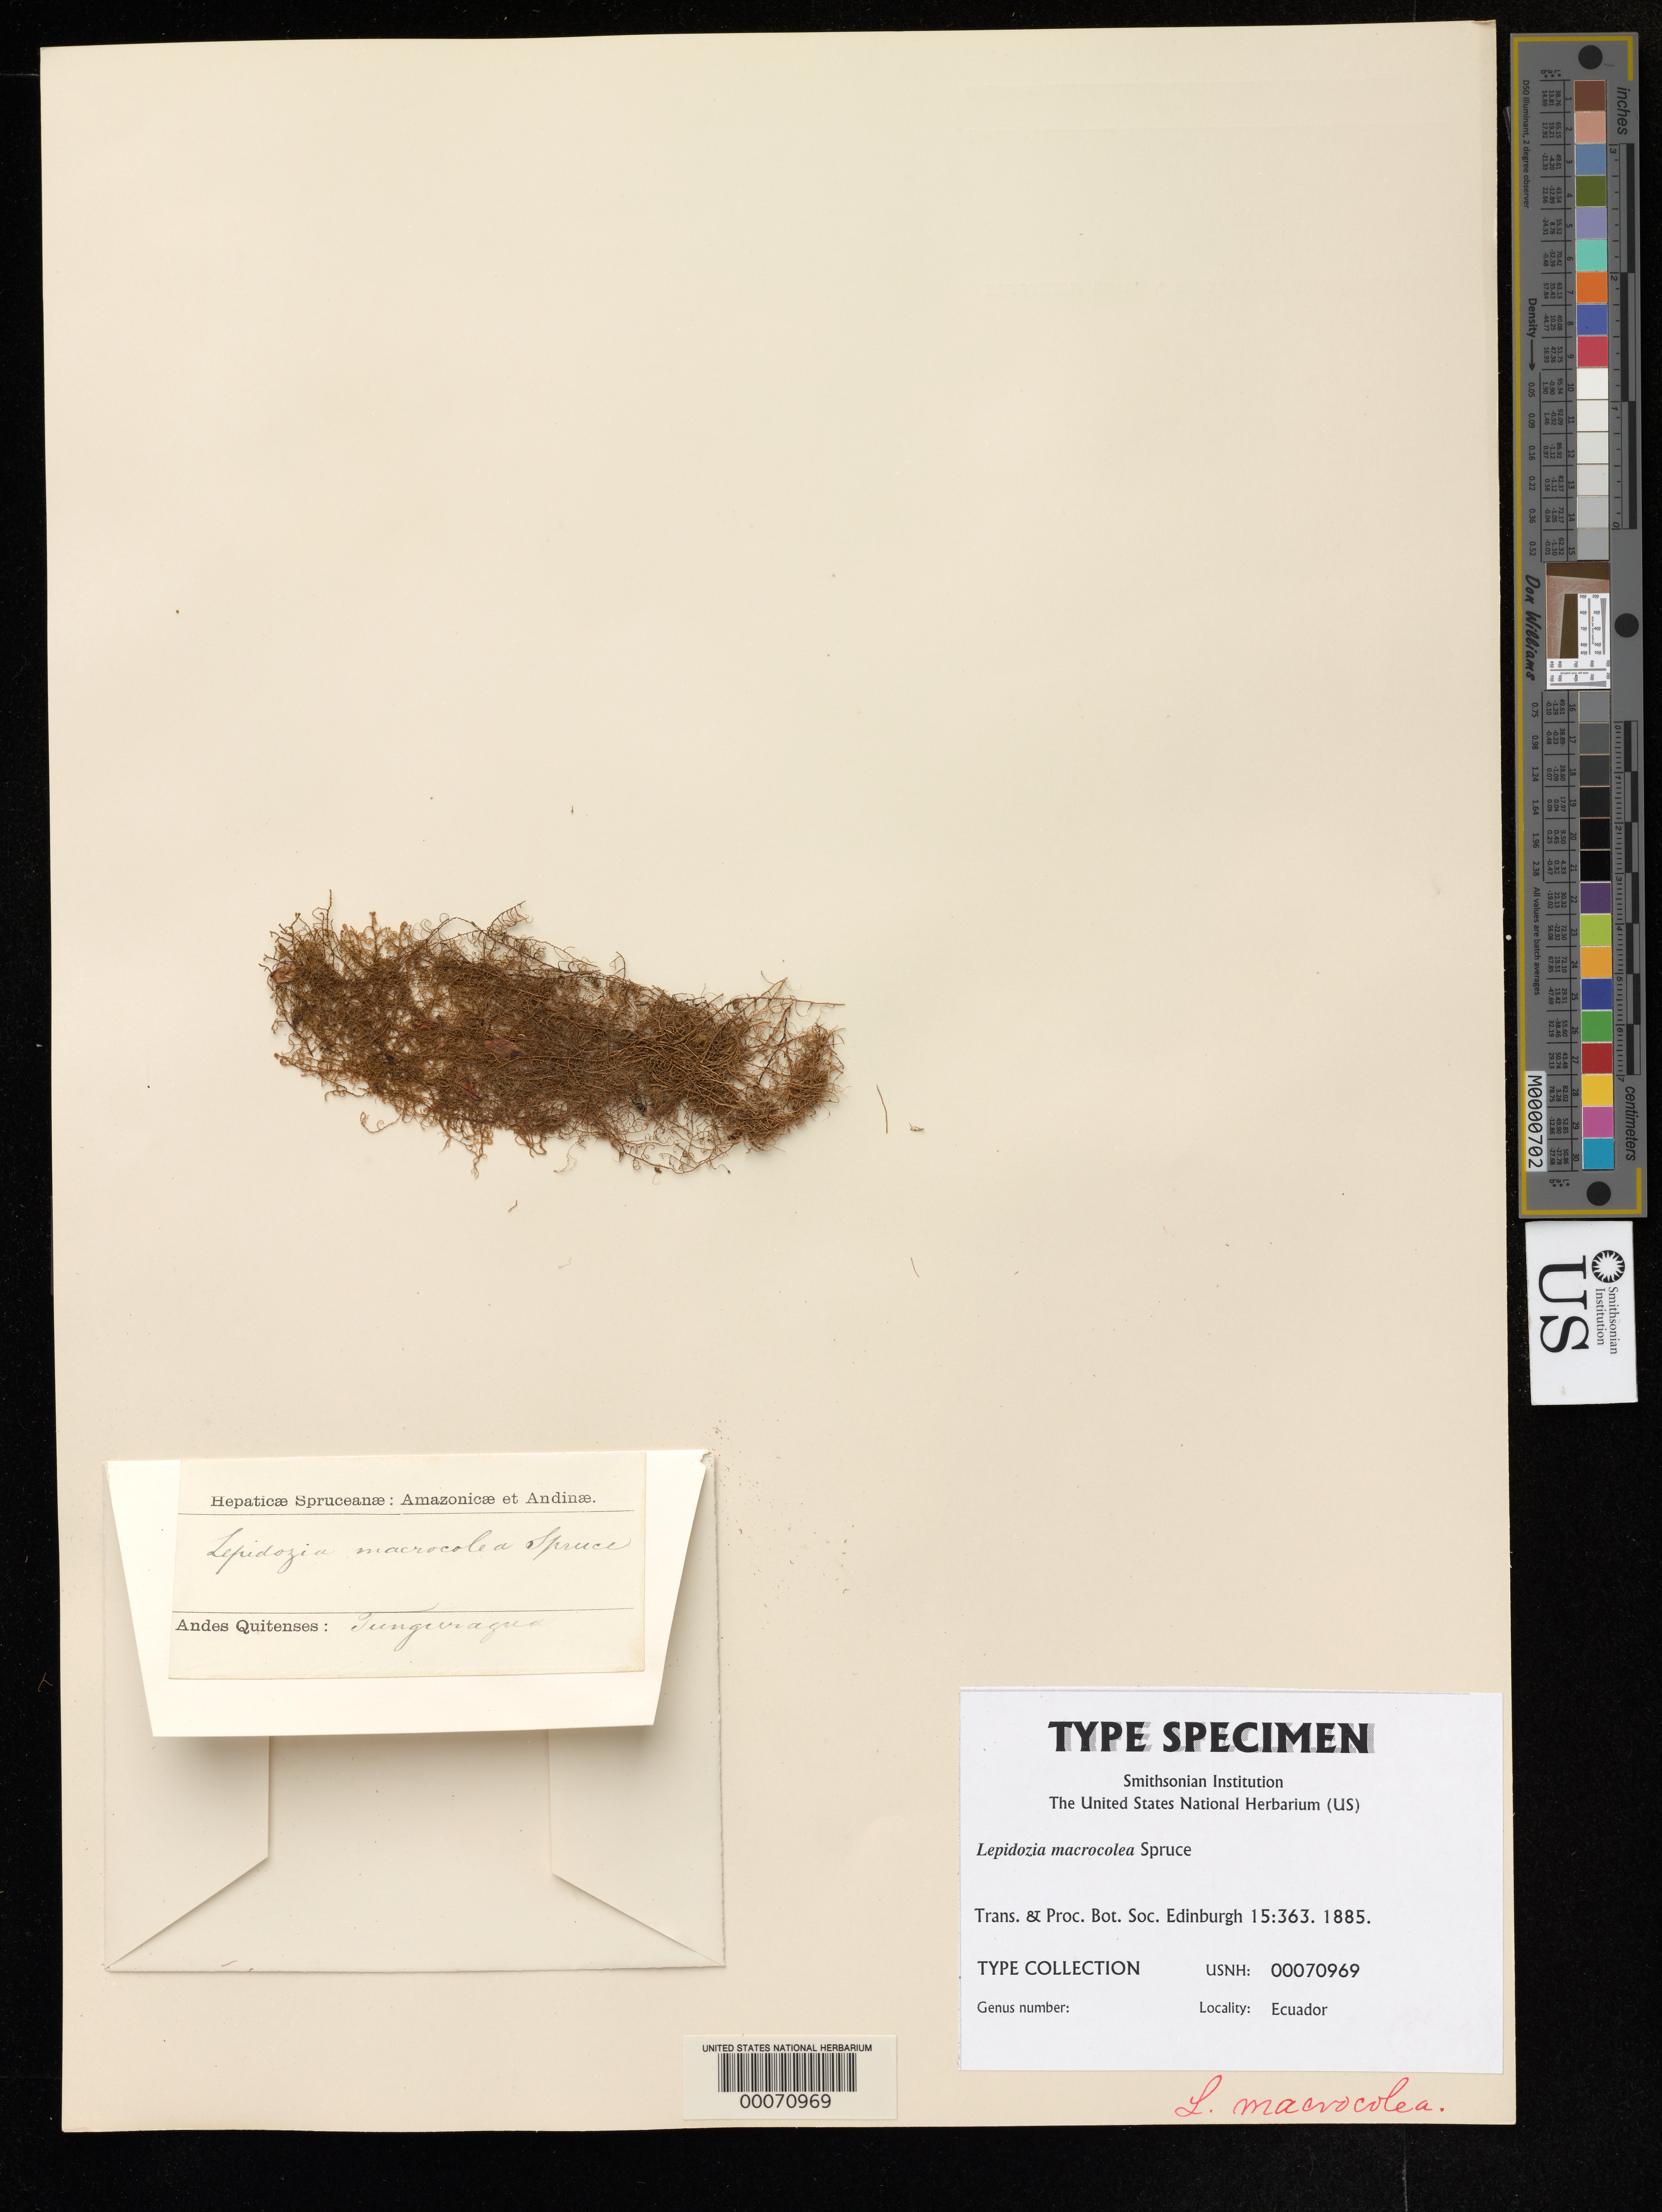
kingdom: Plantae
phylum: Marchantiophyta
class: Jungermanniopsida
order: Jungermanniales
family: Lepidoziaceae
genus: Lepidozia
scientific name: Lepidozia macrocolea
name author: Spruce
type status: Type Collection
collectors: R. Spruce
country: Ecuador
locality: Tunguragua.